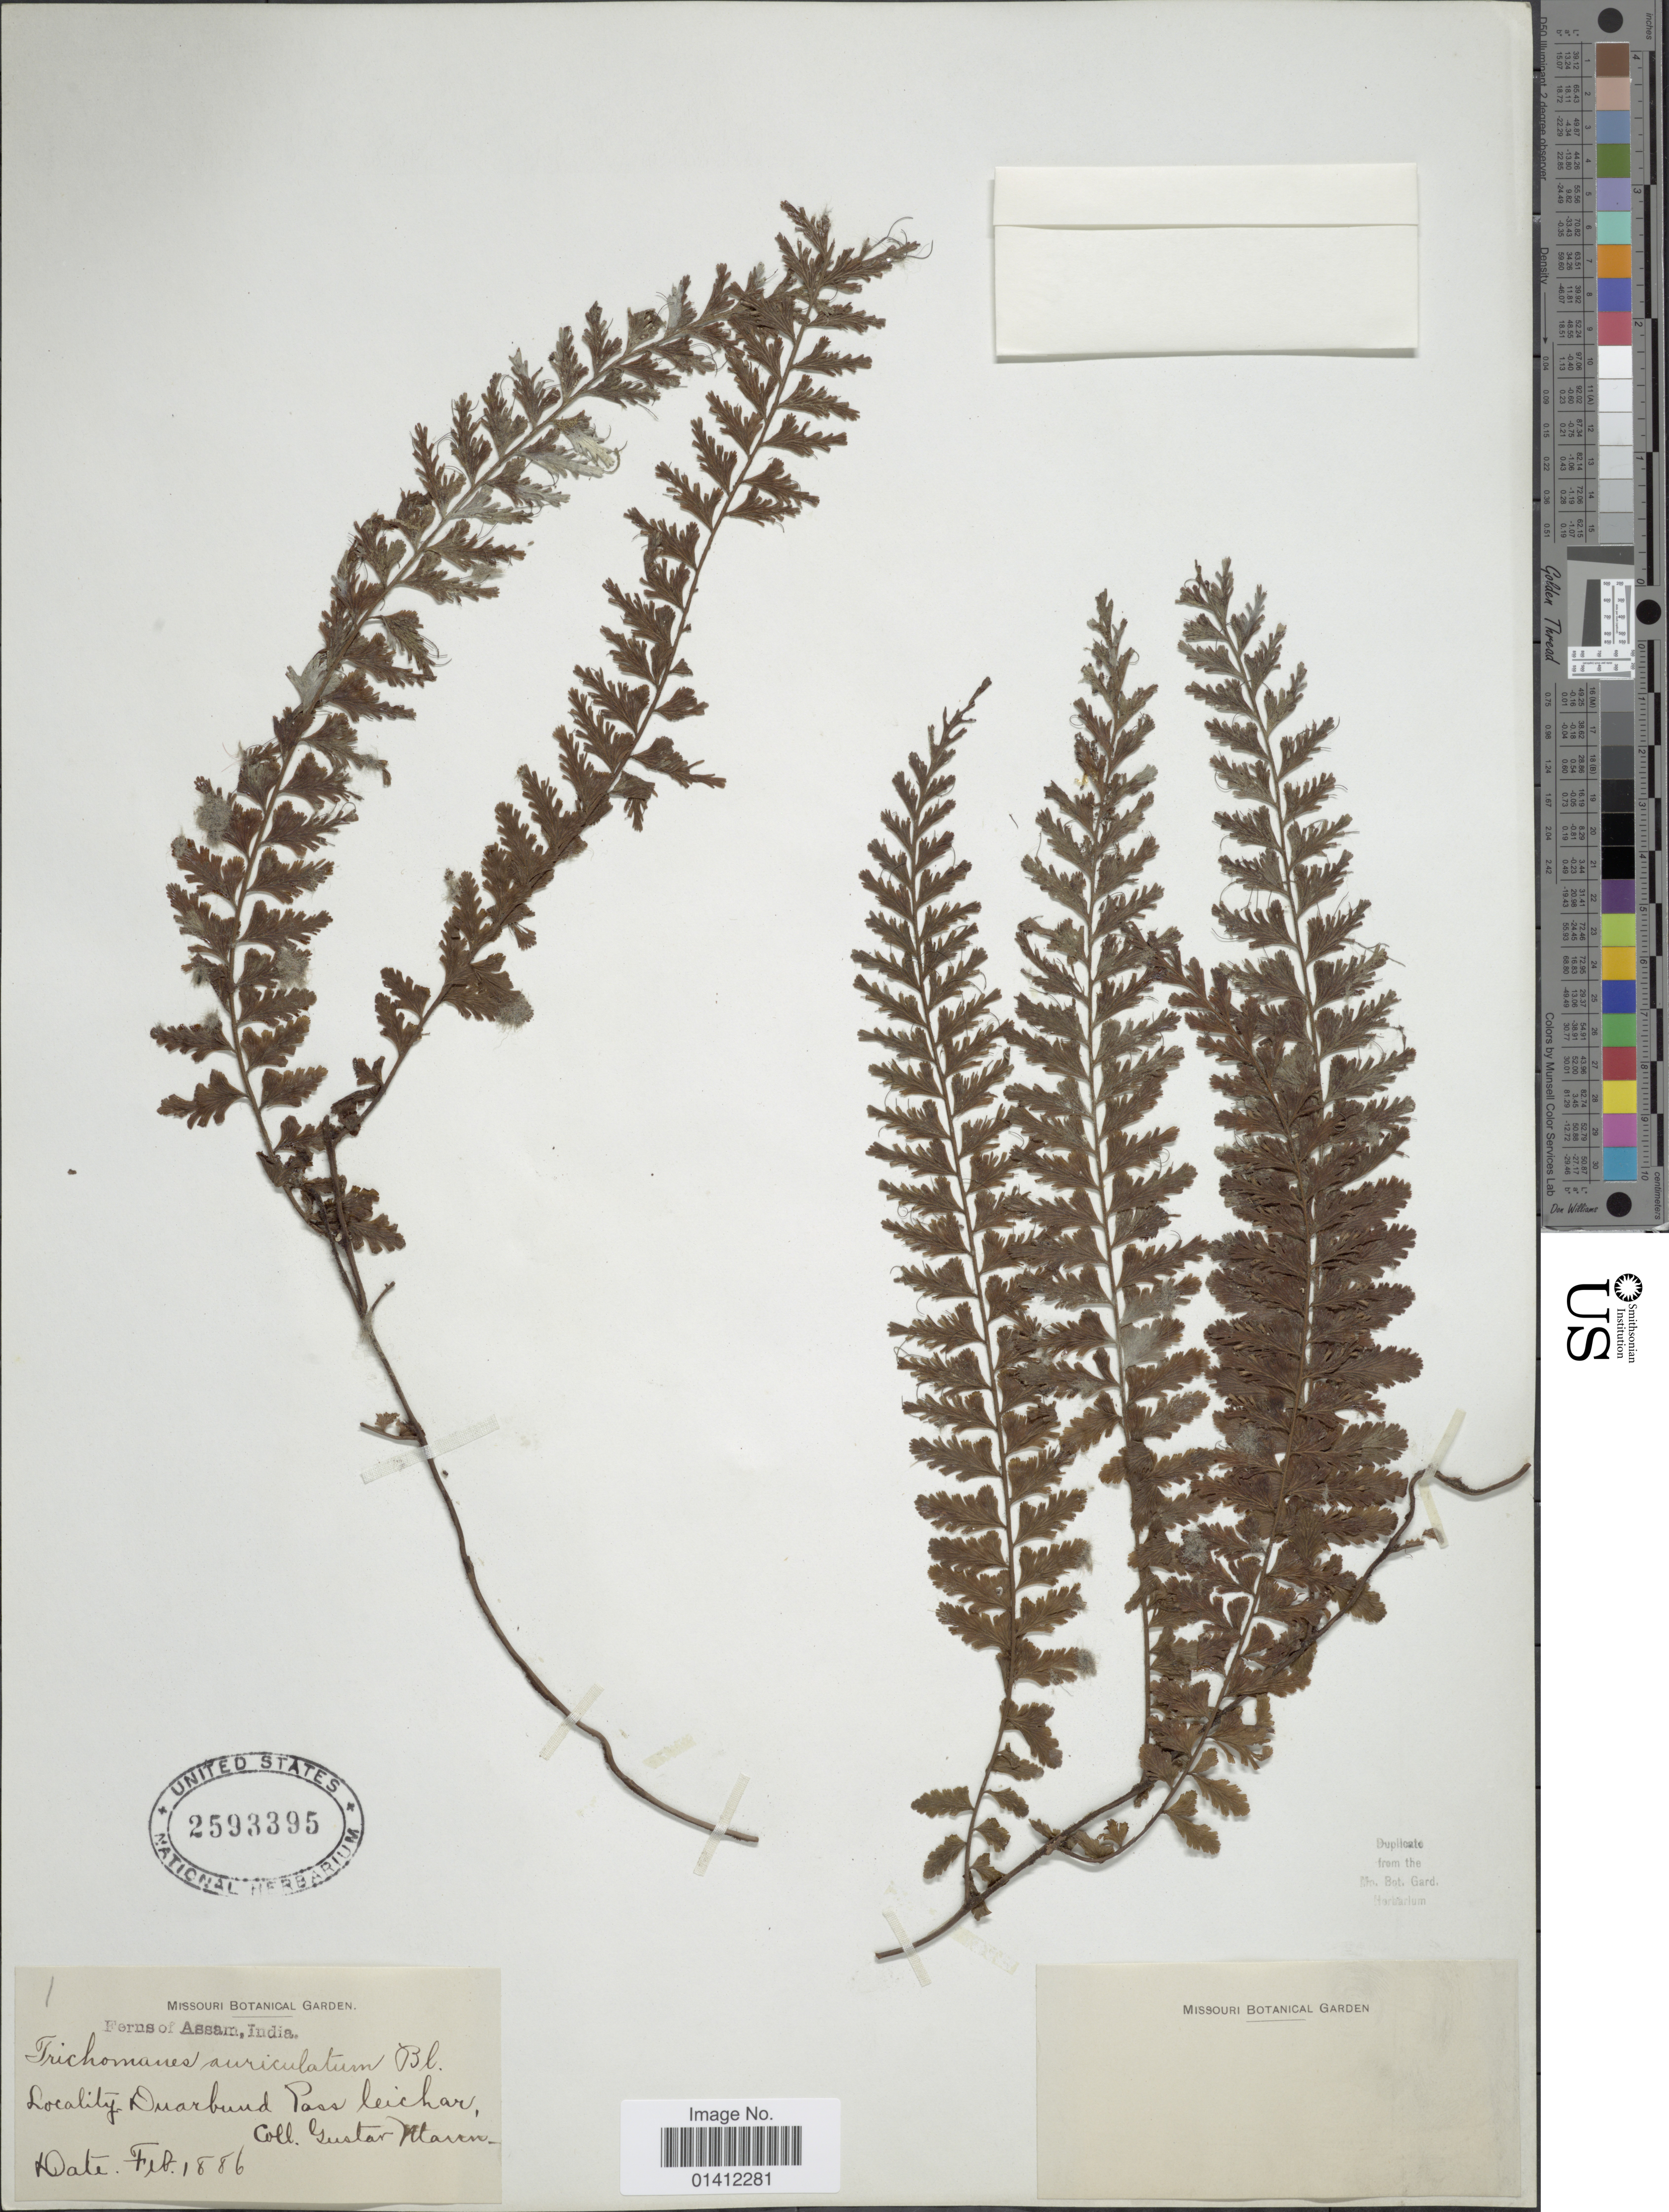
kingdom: Plantae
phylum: Tracheophyta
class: Polypodiopsida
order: Hymenophyllales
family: Hymenophyllaceae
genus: Vandenboschia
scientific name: Vandenboschia auriculata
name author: (Blume) Copel.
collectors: G. Marin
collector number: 1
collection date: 1886-02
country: India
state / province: Assam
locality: Duarbund Pass Leichar [interpreted]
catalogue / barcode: US 2593395